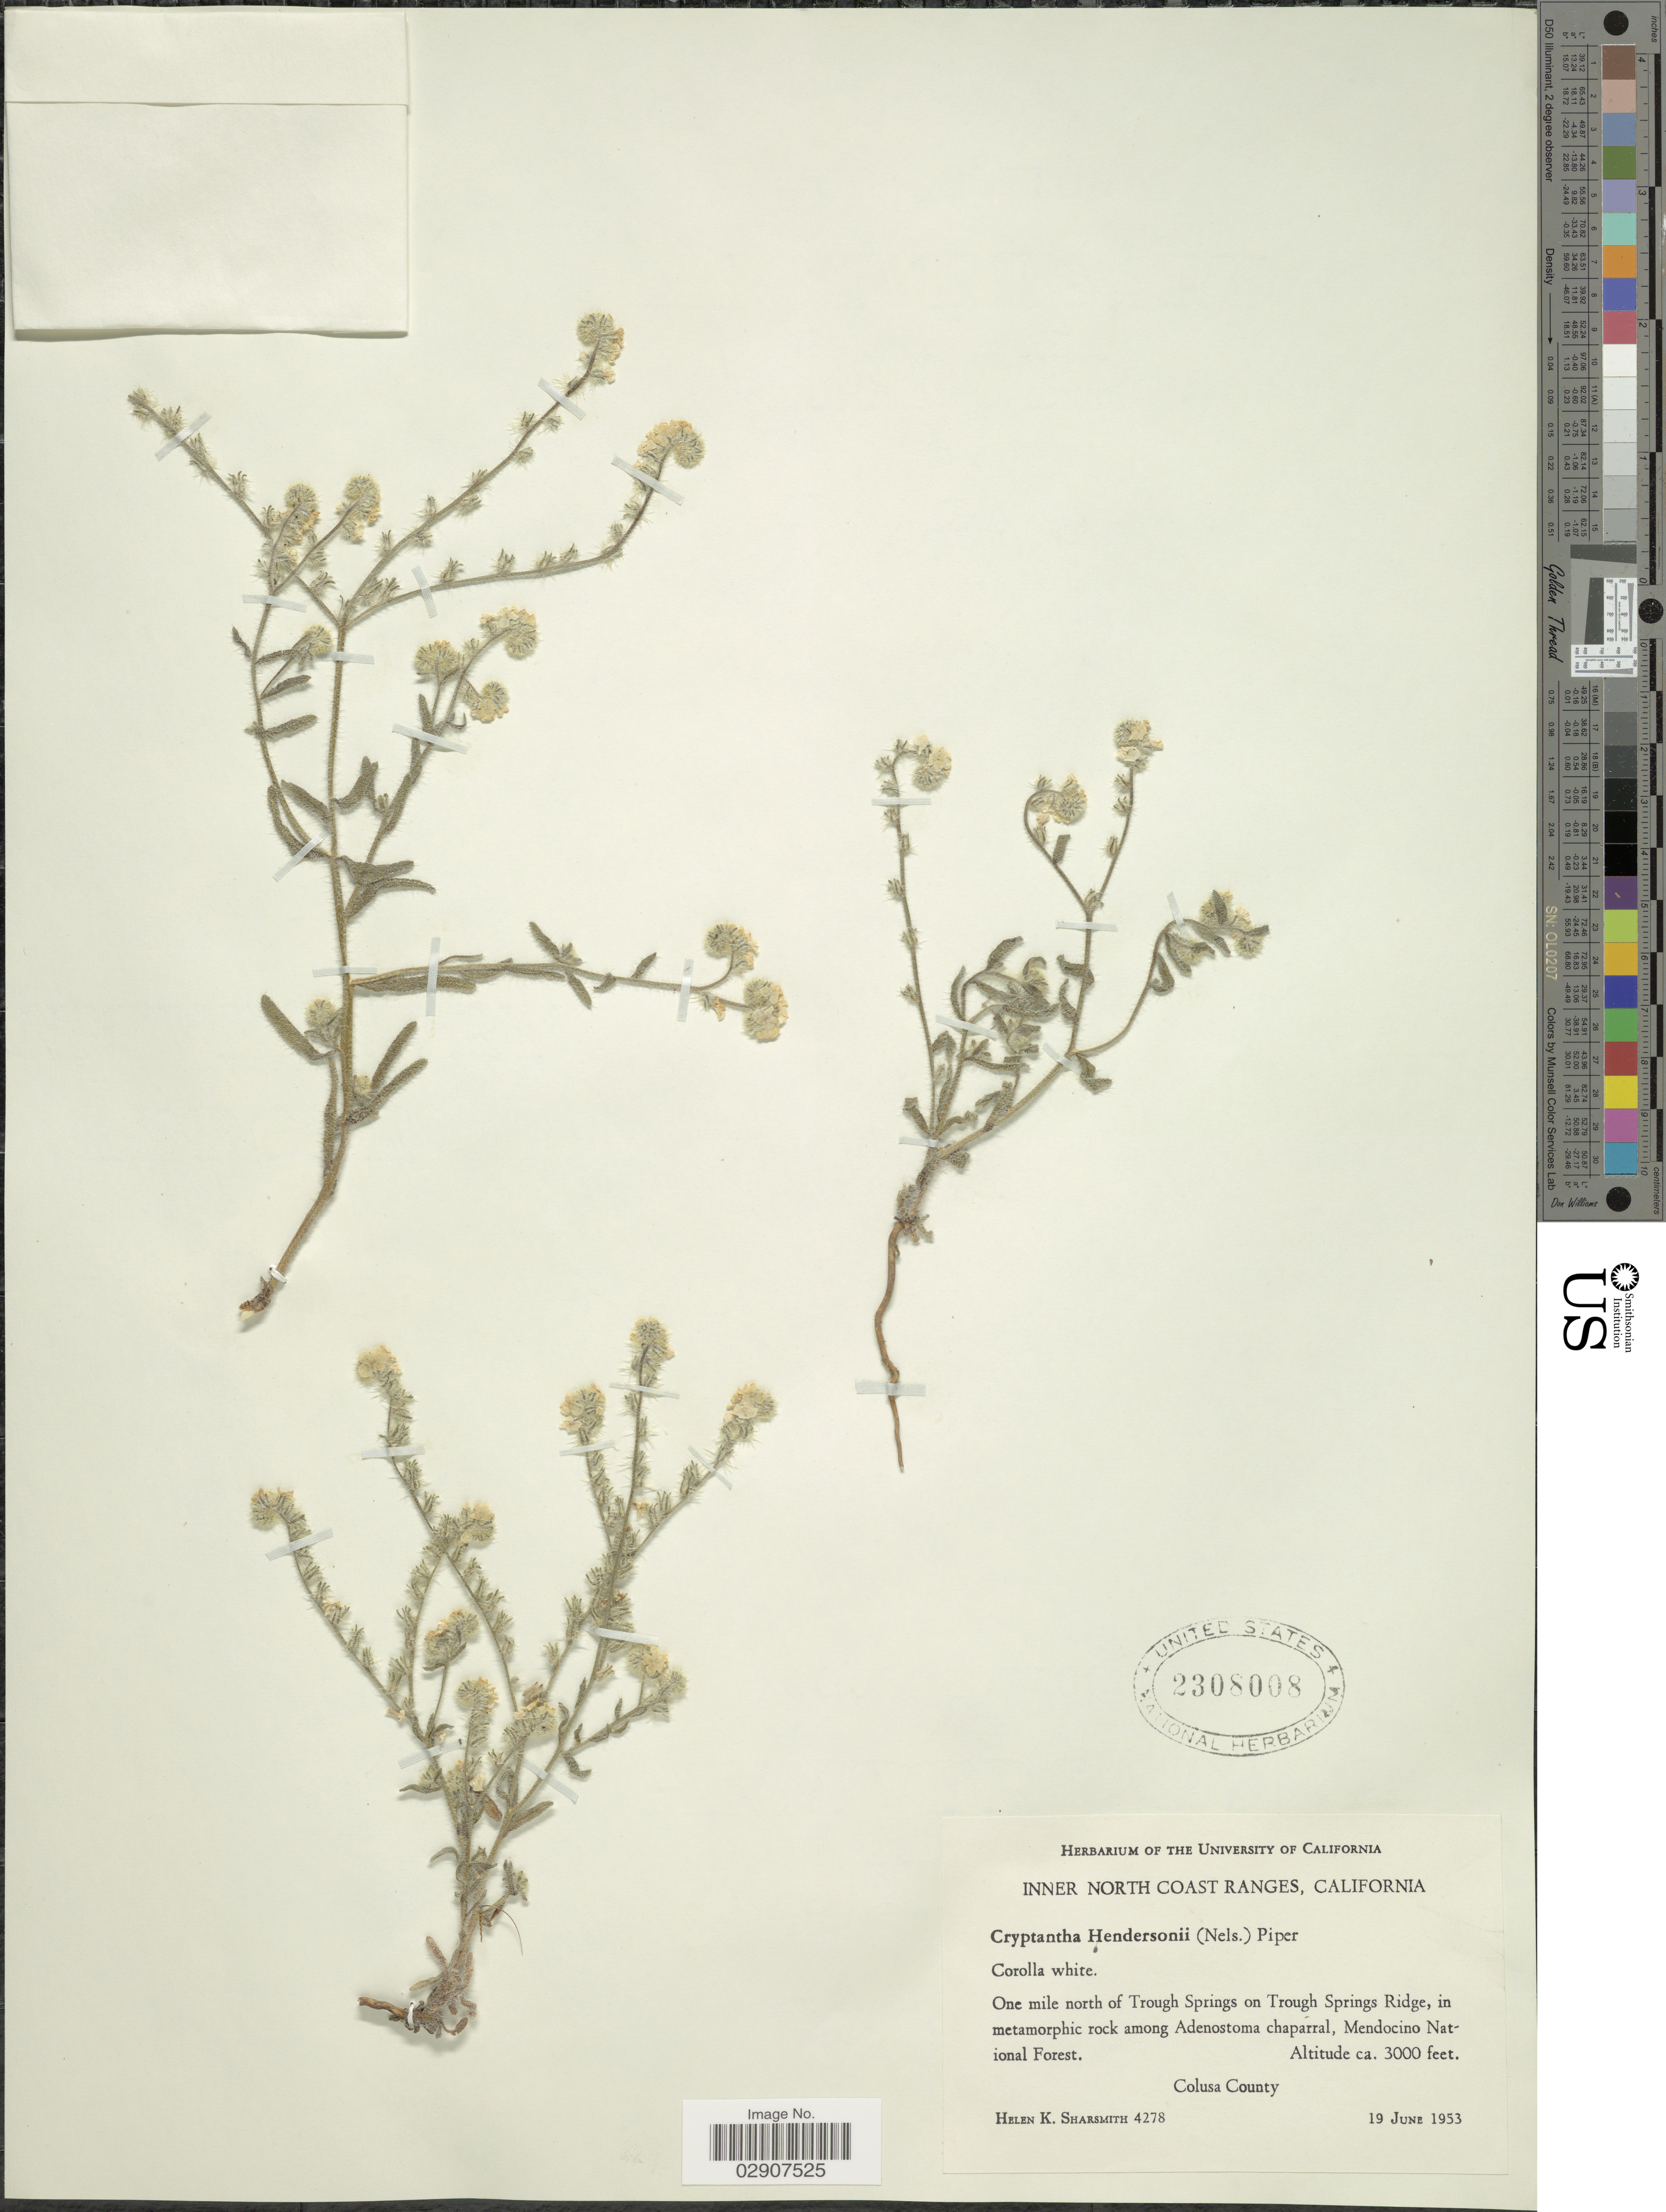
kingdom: Plantae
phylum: Tracheophyta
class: Magnoliopsida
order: Boraginales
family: Boraginaceae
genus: Cryptantha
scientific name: Cryptantha hendersonii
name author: (A. Nelson) A. Nelson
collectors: H. Sharsmith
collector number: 4278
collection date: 1953-06-19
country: United States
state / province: California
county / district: Colusa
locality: Inner North Coast Ranges, One mile noirth of Trough Springs on Trough Springs Ridge, in metamorphic rock among Adenostoma chaparral, Mendocino National Forest, Colusa County.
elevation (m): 914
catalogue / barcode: US 2308008